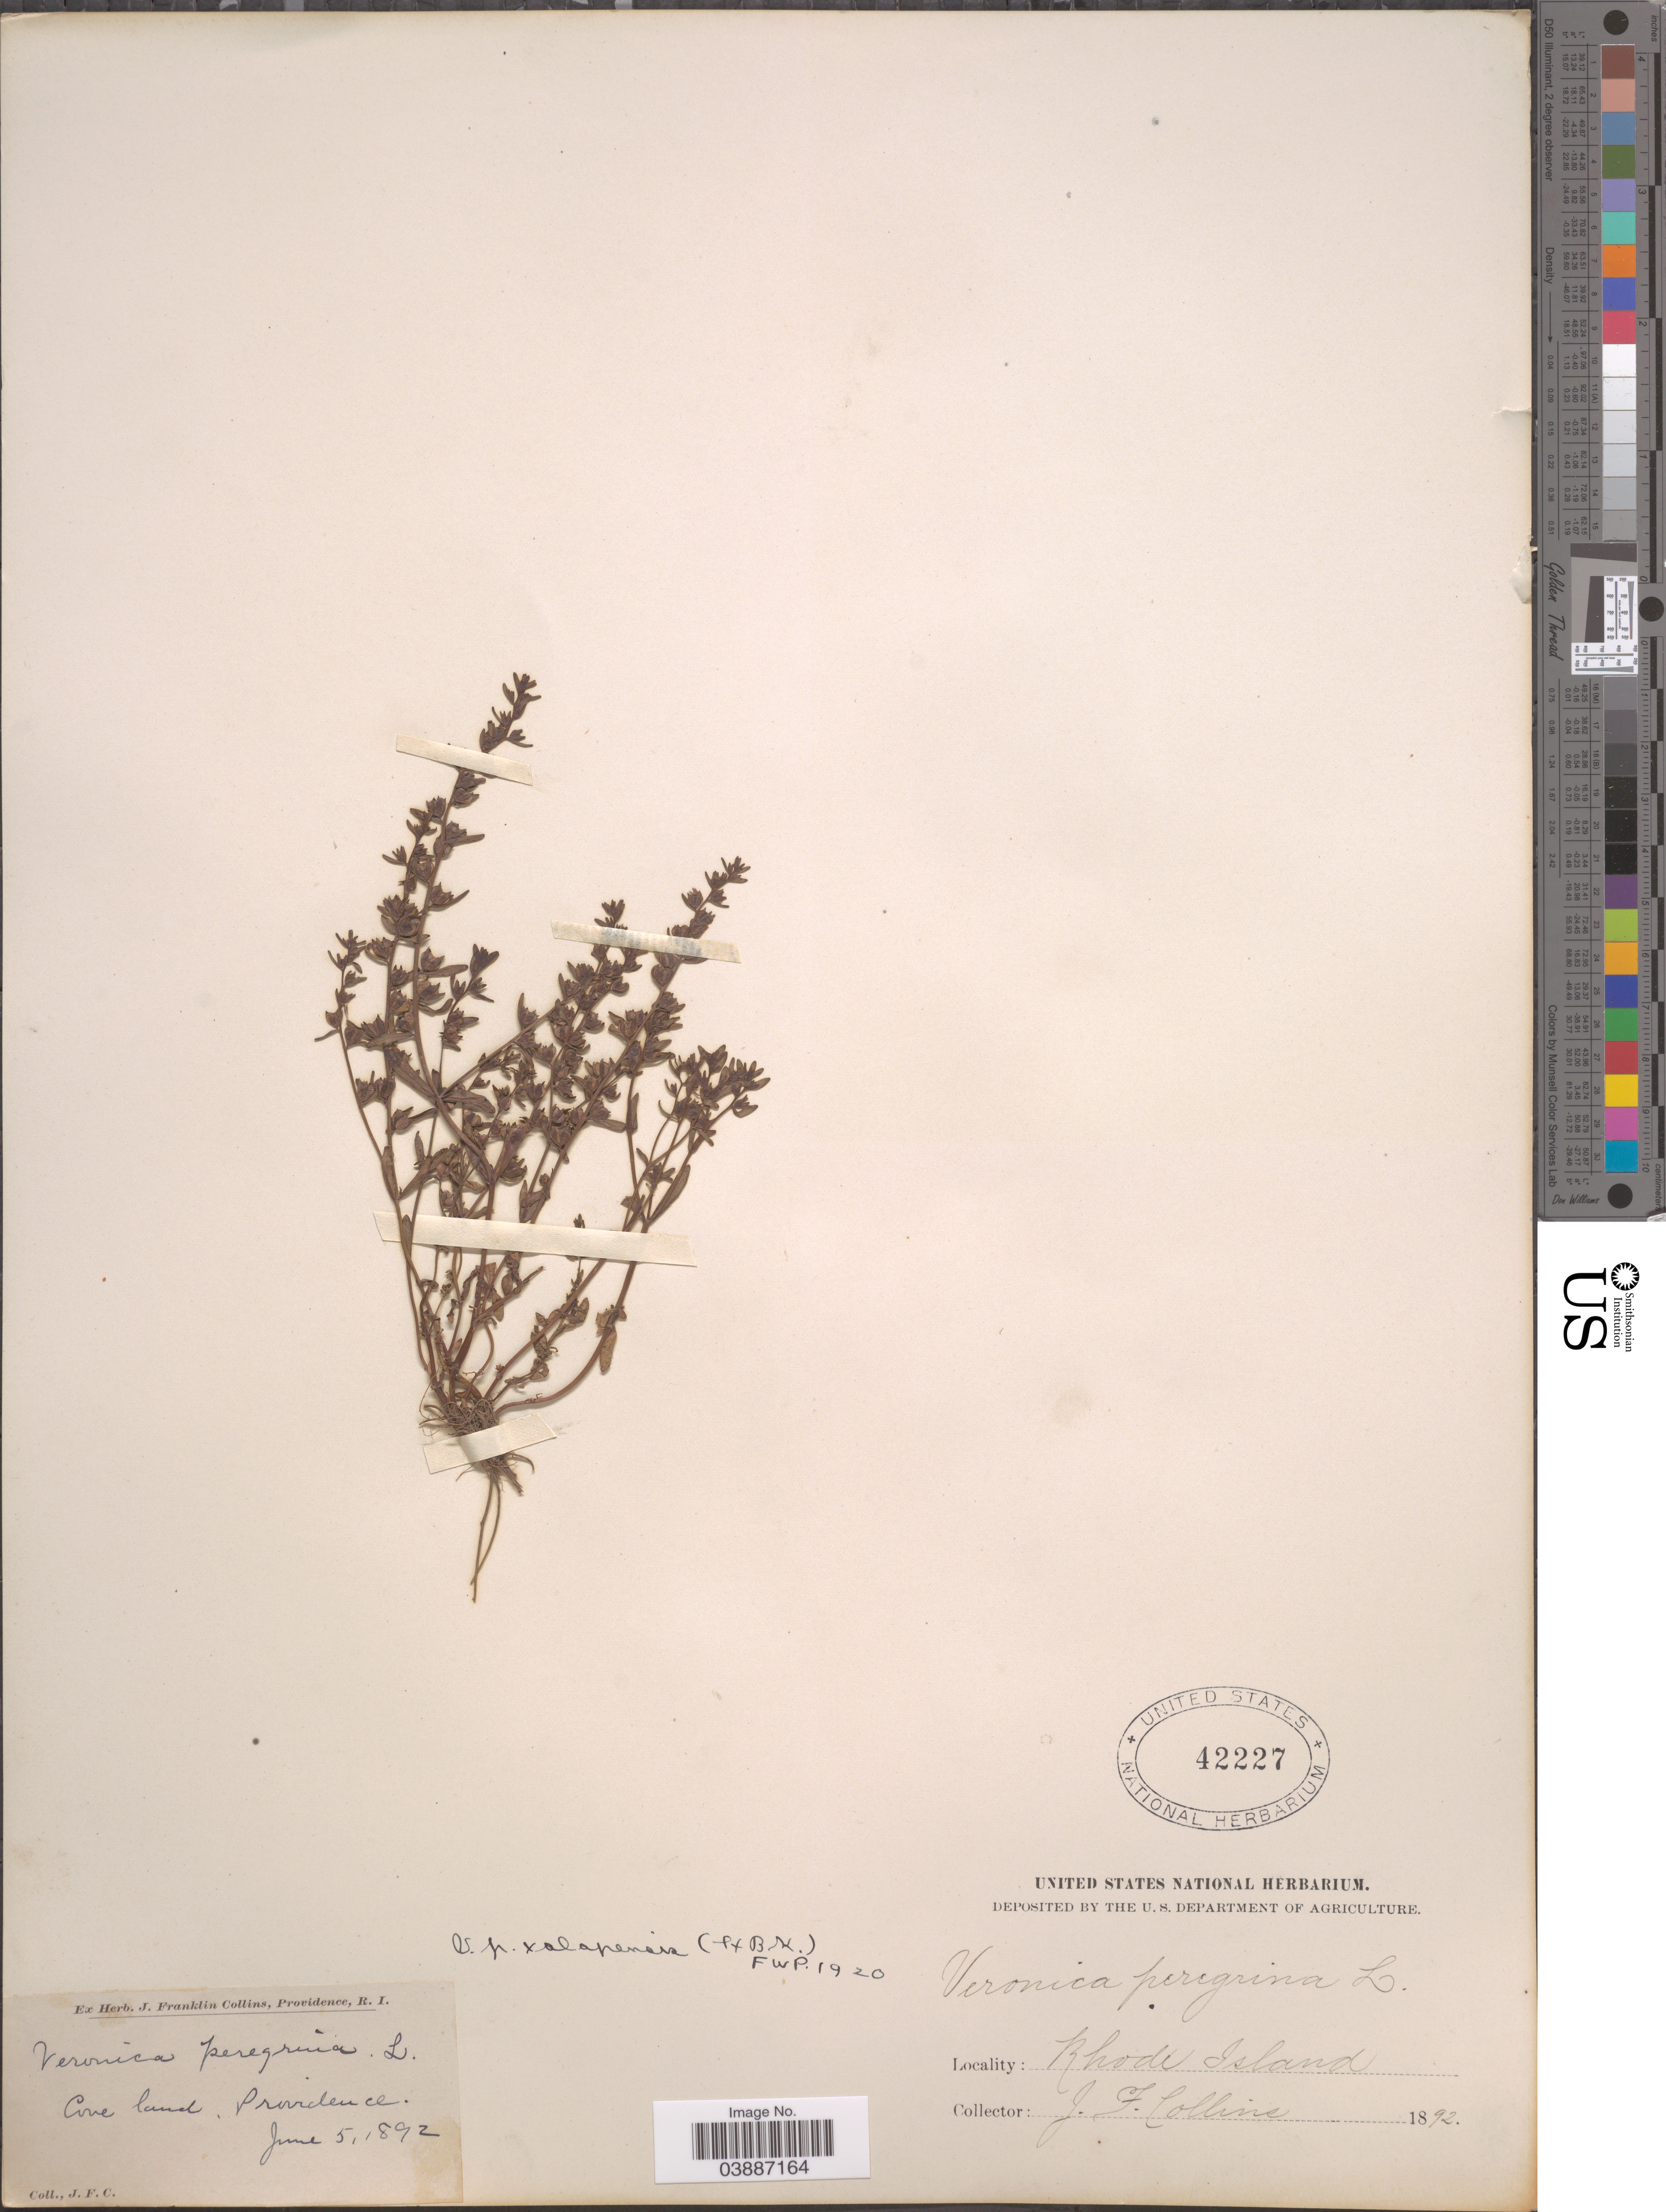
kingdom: Plantae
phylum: Tracheophyta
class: Magnoliopsida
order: Lamiales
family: Plantaginaceae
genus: Veronica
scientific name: Veronica arvensis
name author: L.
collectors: J. Collins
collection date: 1892-06-05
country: United States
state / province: Rhode Island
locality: Cove land, Providence.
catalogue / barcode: US 42227